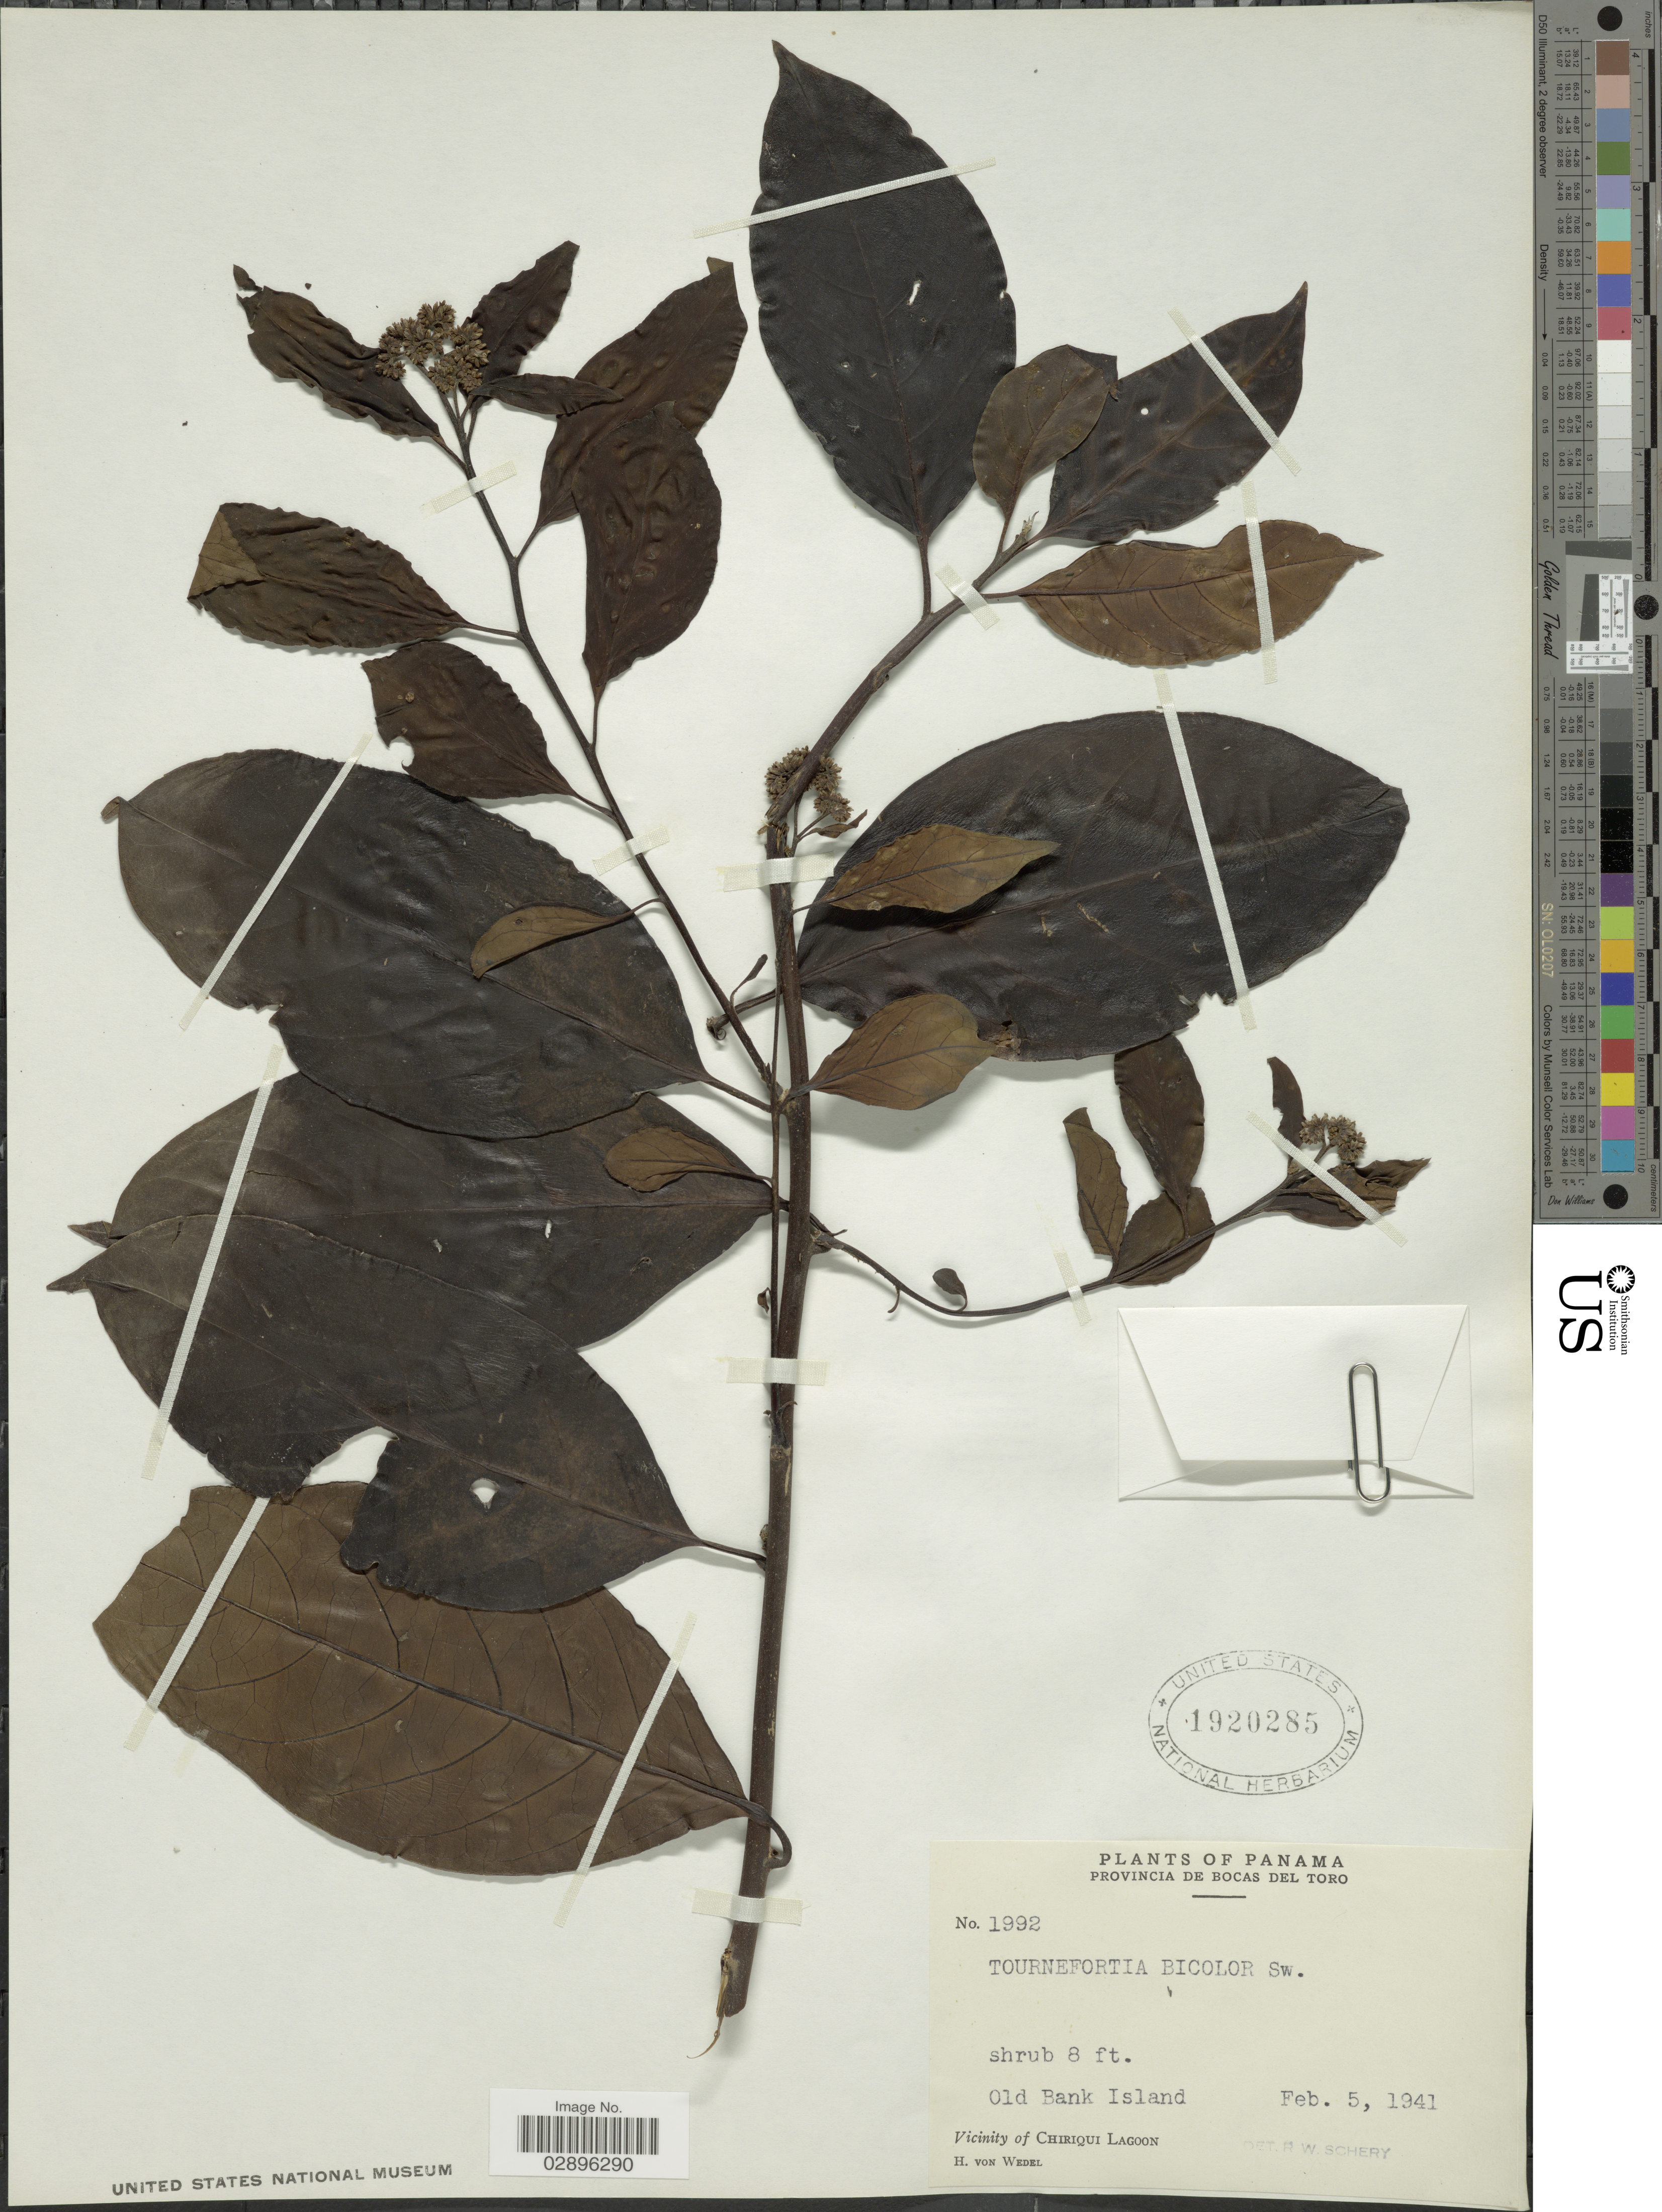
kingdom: Plantae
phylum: Tracheophyta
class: Magnoliopsida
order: Boraginales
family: Heliotropiaceae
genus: Tournefortia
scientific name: Tournefortia bicolor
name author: Sw.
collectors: H. von Wedel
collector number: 1992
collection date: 1941-02-05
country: Panama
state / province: Bocas del Toro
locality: Old Bank Island. Vicinity of Chiriqui Lagoon.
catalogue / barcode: US 1920285